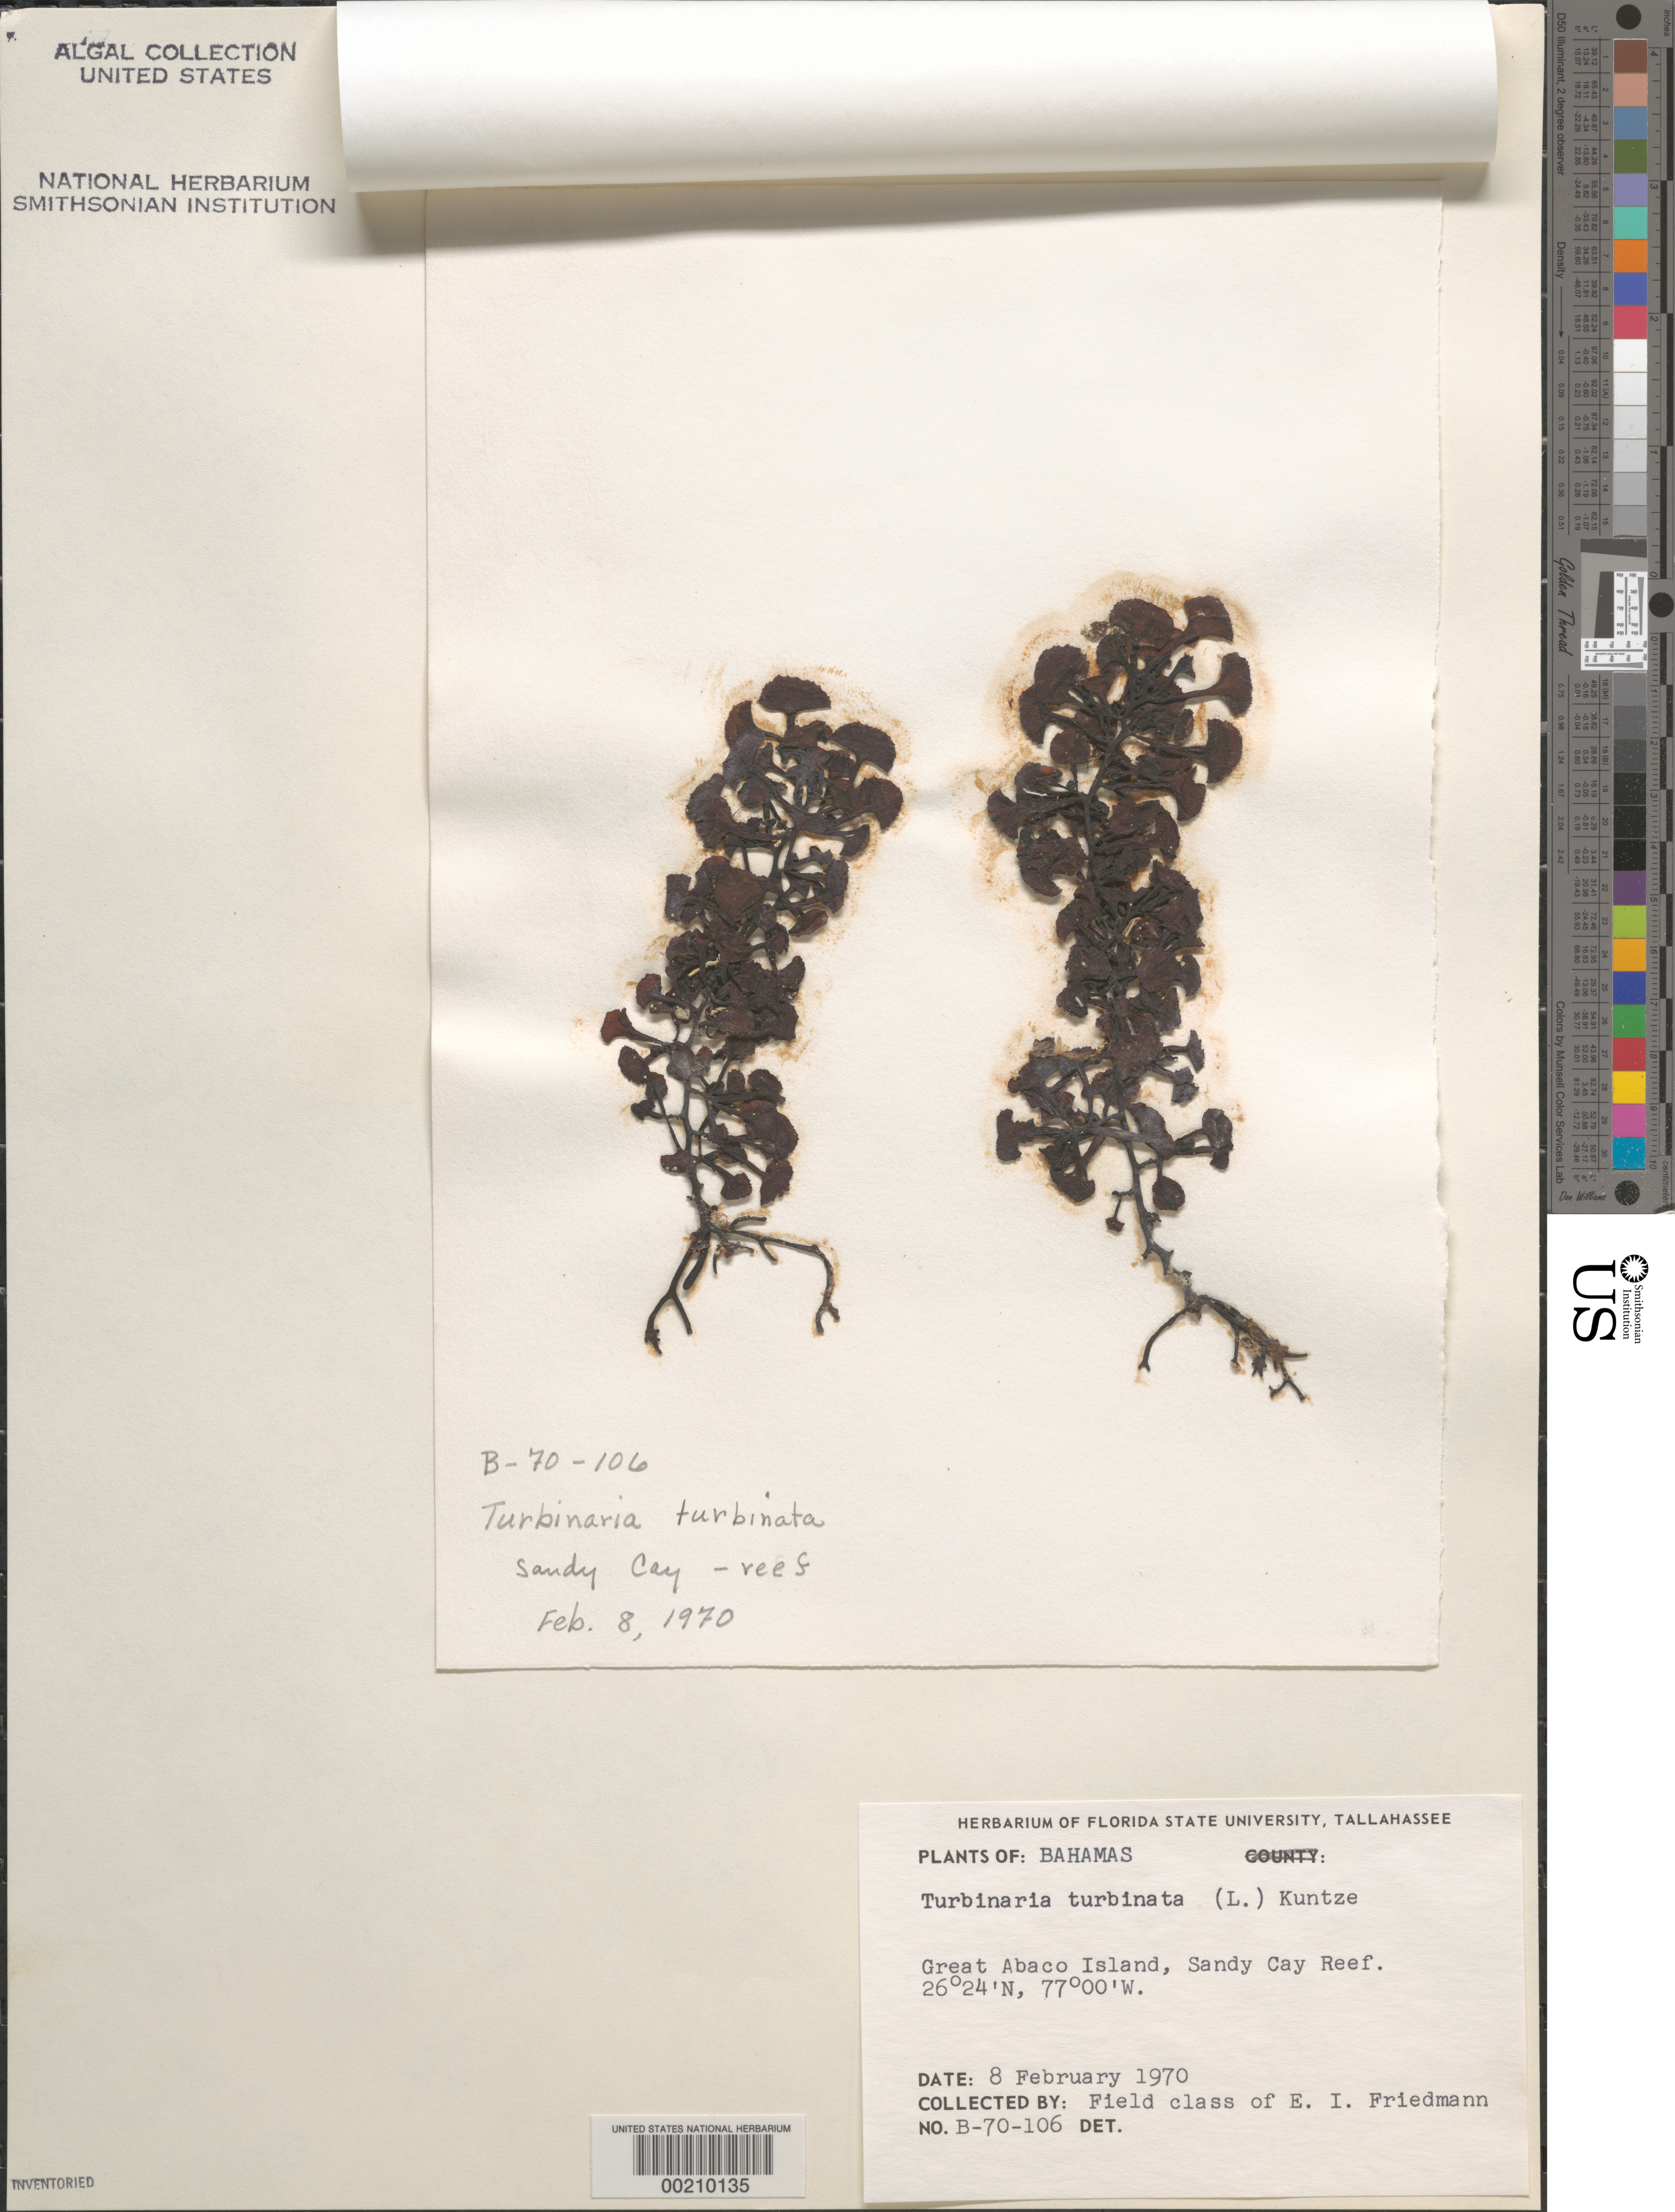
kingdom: Chromista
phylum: Ochrophyta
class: Phaeophyceae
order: Fucales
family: Sargassaceae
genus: Turbinaria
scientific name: Turbinaria turbinata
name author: (L.) Kuntze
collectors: E. Friedmann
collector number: B-70-106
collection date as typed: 08 Feb 1970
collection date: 1970-02-08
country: Bahamas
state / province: Abaco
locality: Sandy cay reef, buckaroon bay, great abaco island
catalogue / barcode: US 21261